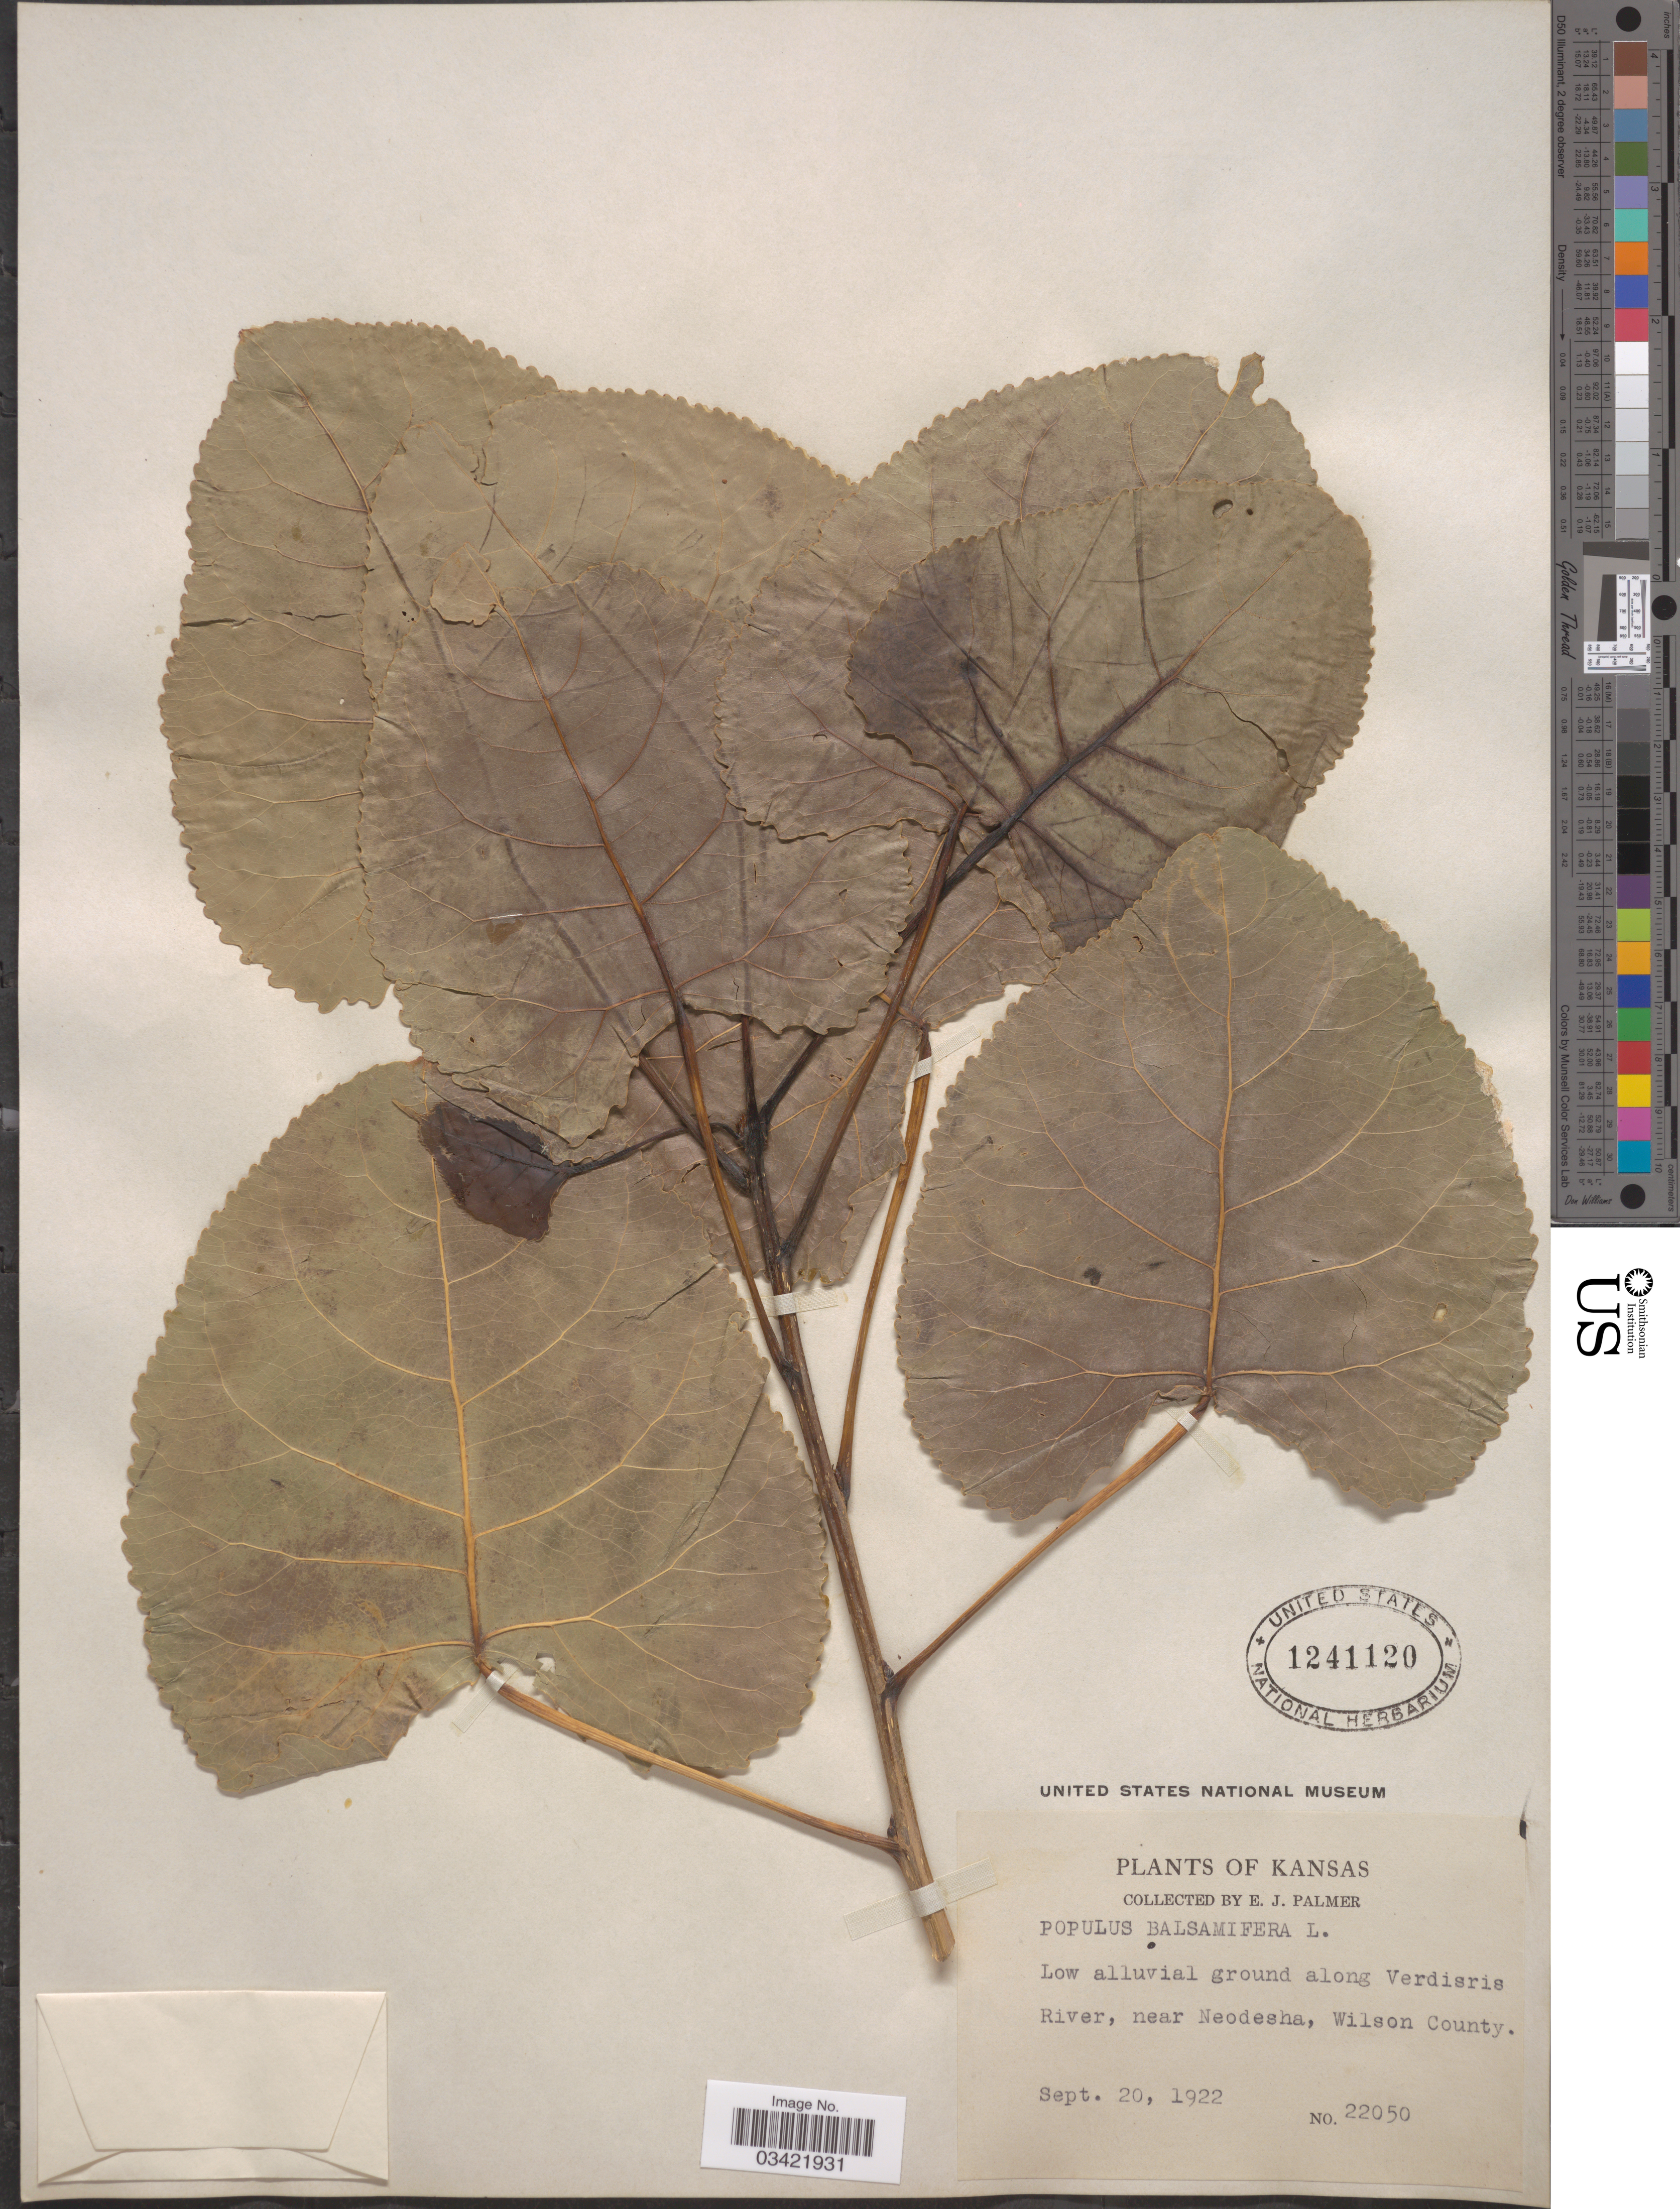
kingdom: Plantae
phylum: Tracheophyta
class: Magnoliopsida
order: Malpighiales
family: Salicaceae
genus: Populus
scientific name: Populus deltoides subsp. monilifera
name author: (Aiton) Eckenw.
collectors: E. J. Palmer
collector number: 22050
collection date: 1922-09-20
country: United States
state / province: Kansas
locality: Along Verdisris River, near Neodesha, Wilson County.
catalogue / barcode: US 1241120